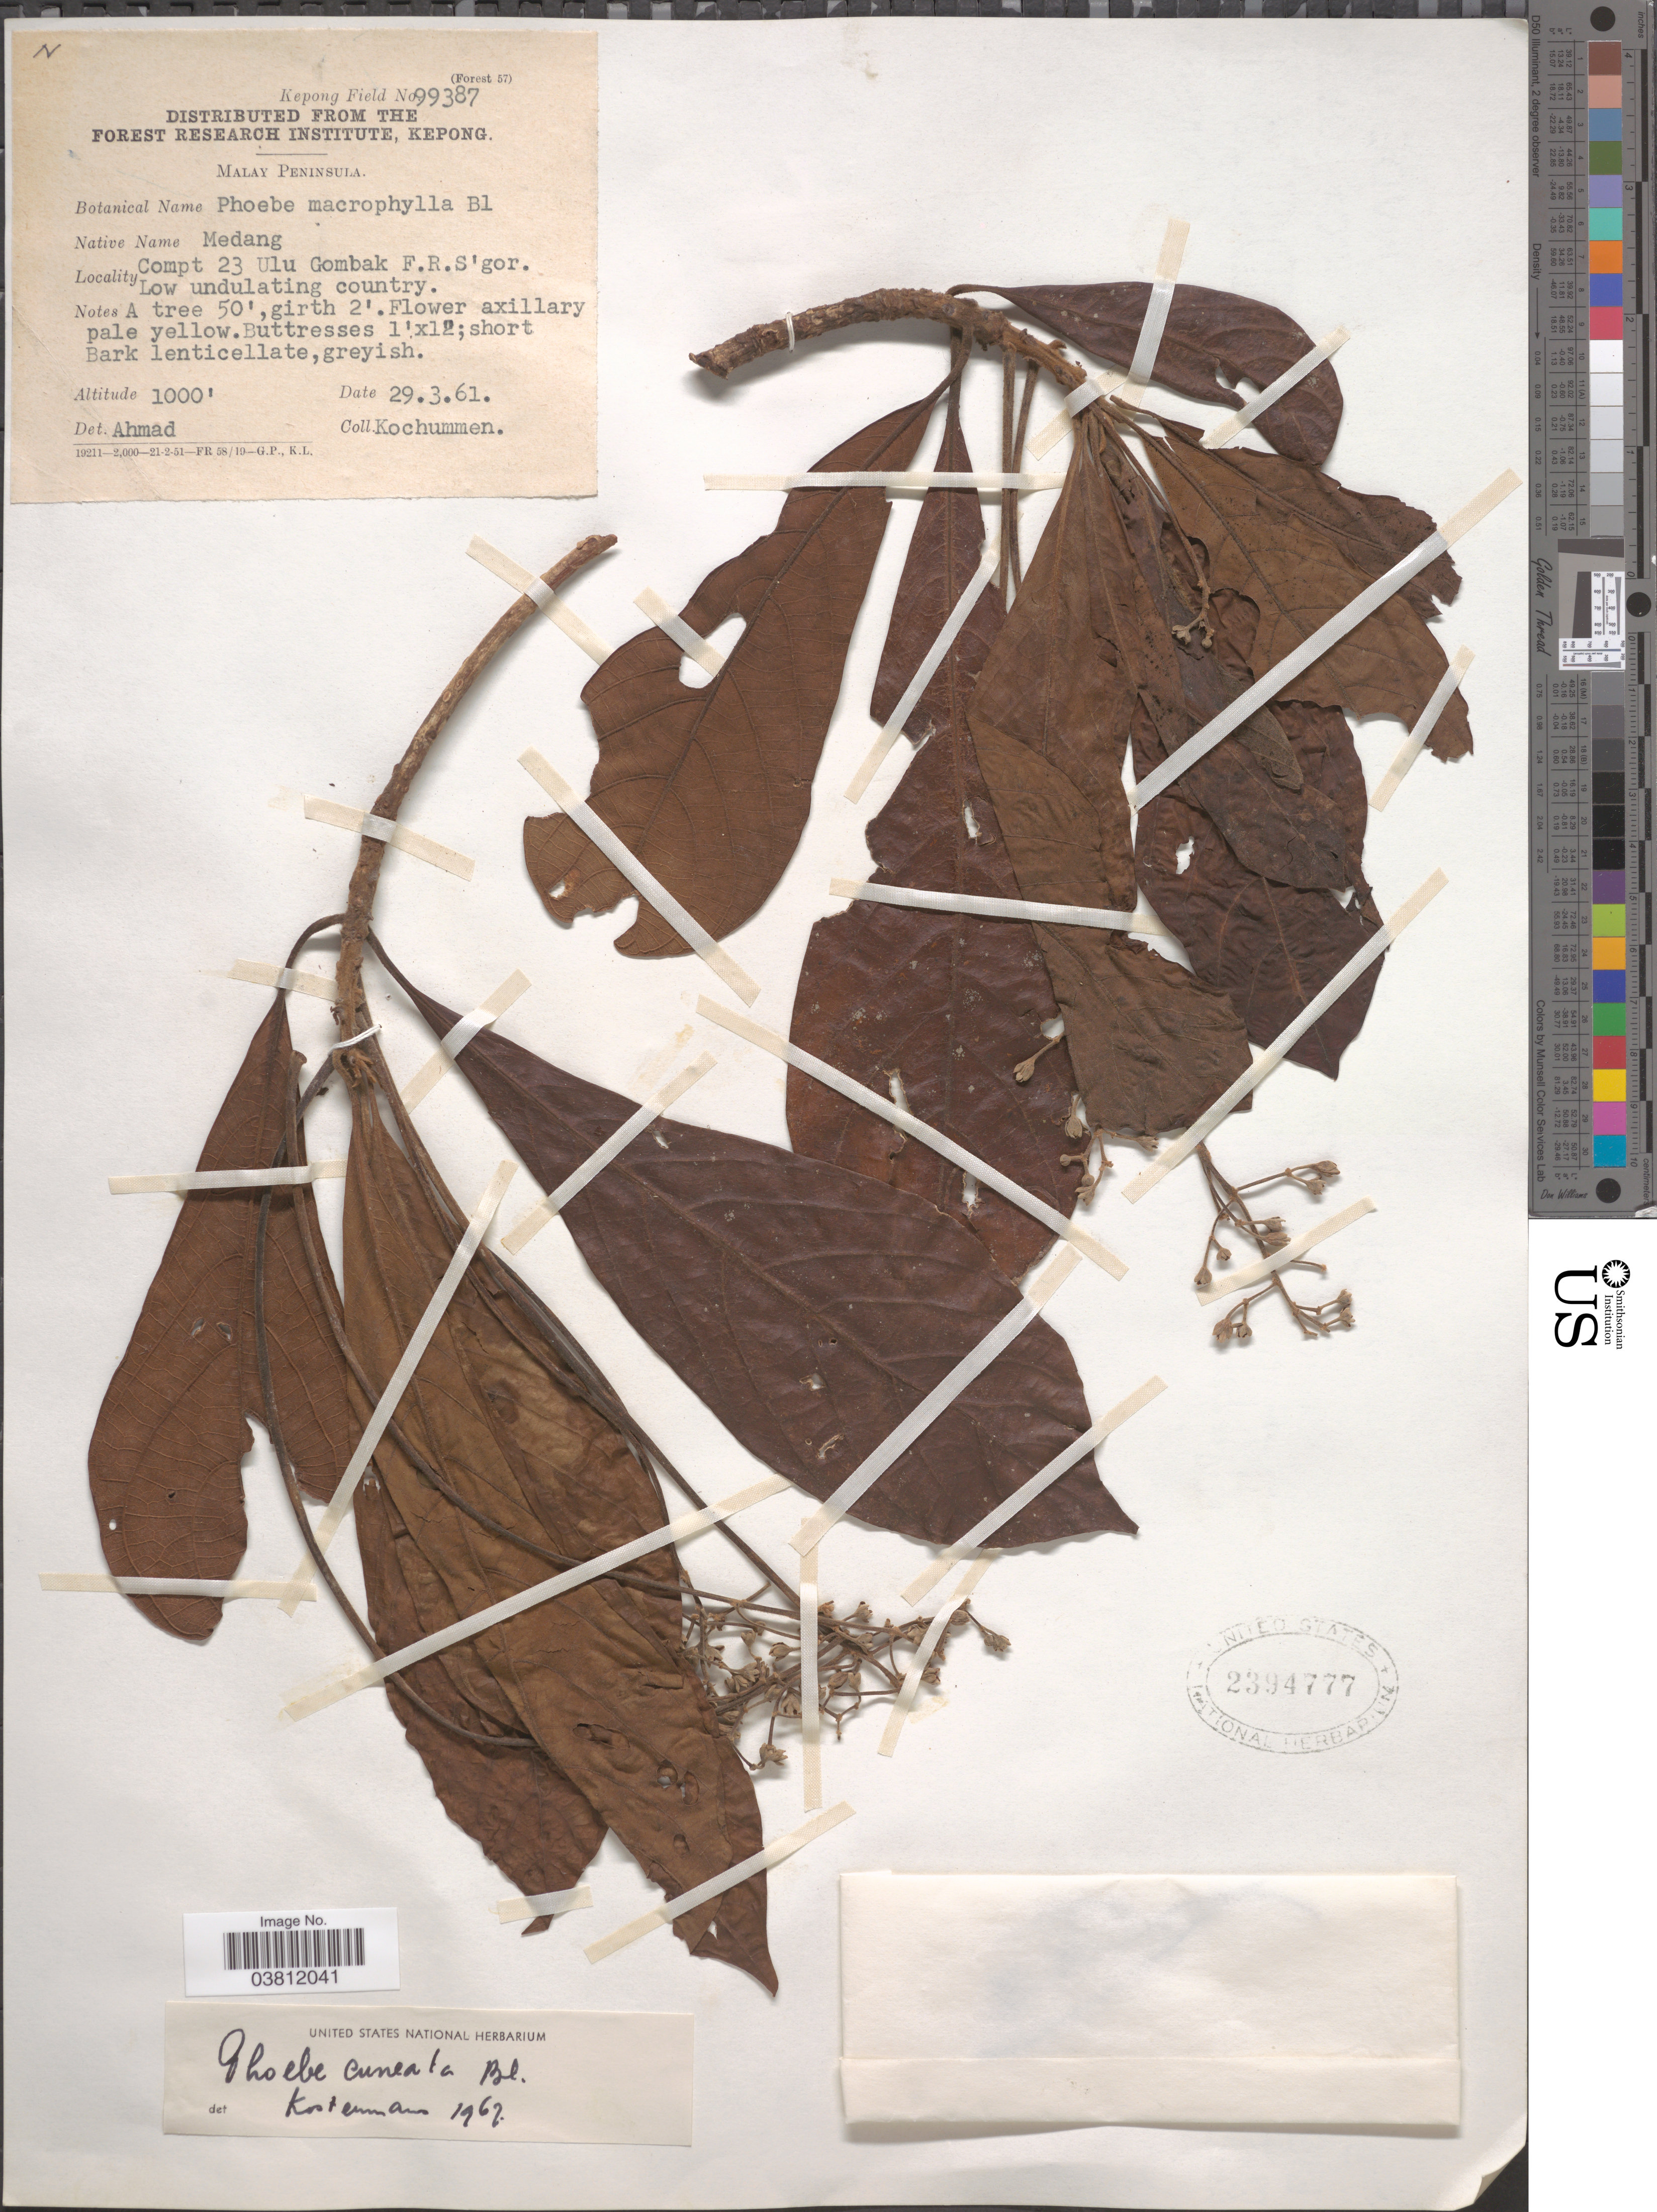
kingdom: Plantae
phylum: Tracheophyta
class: Magnoliopsida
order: Laurales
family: Lauraceae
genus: Phoebe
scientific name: Phoebe macrophylla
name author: Blume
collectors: Kochummen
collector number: Kepong Field 99387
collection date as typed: Transcribed d/m/y: 29/3/61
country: Malaysia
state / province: Selangor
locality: Malay Peninsula. Compt 23 Ulu Gombak F.R.S' gor.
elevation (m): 305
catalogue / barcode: US 2394777